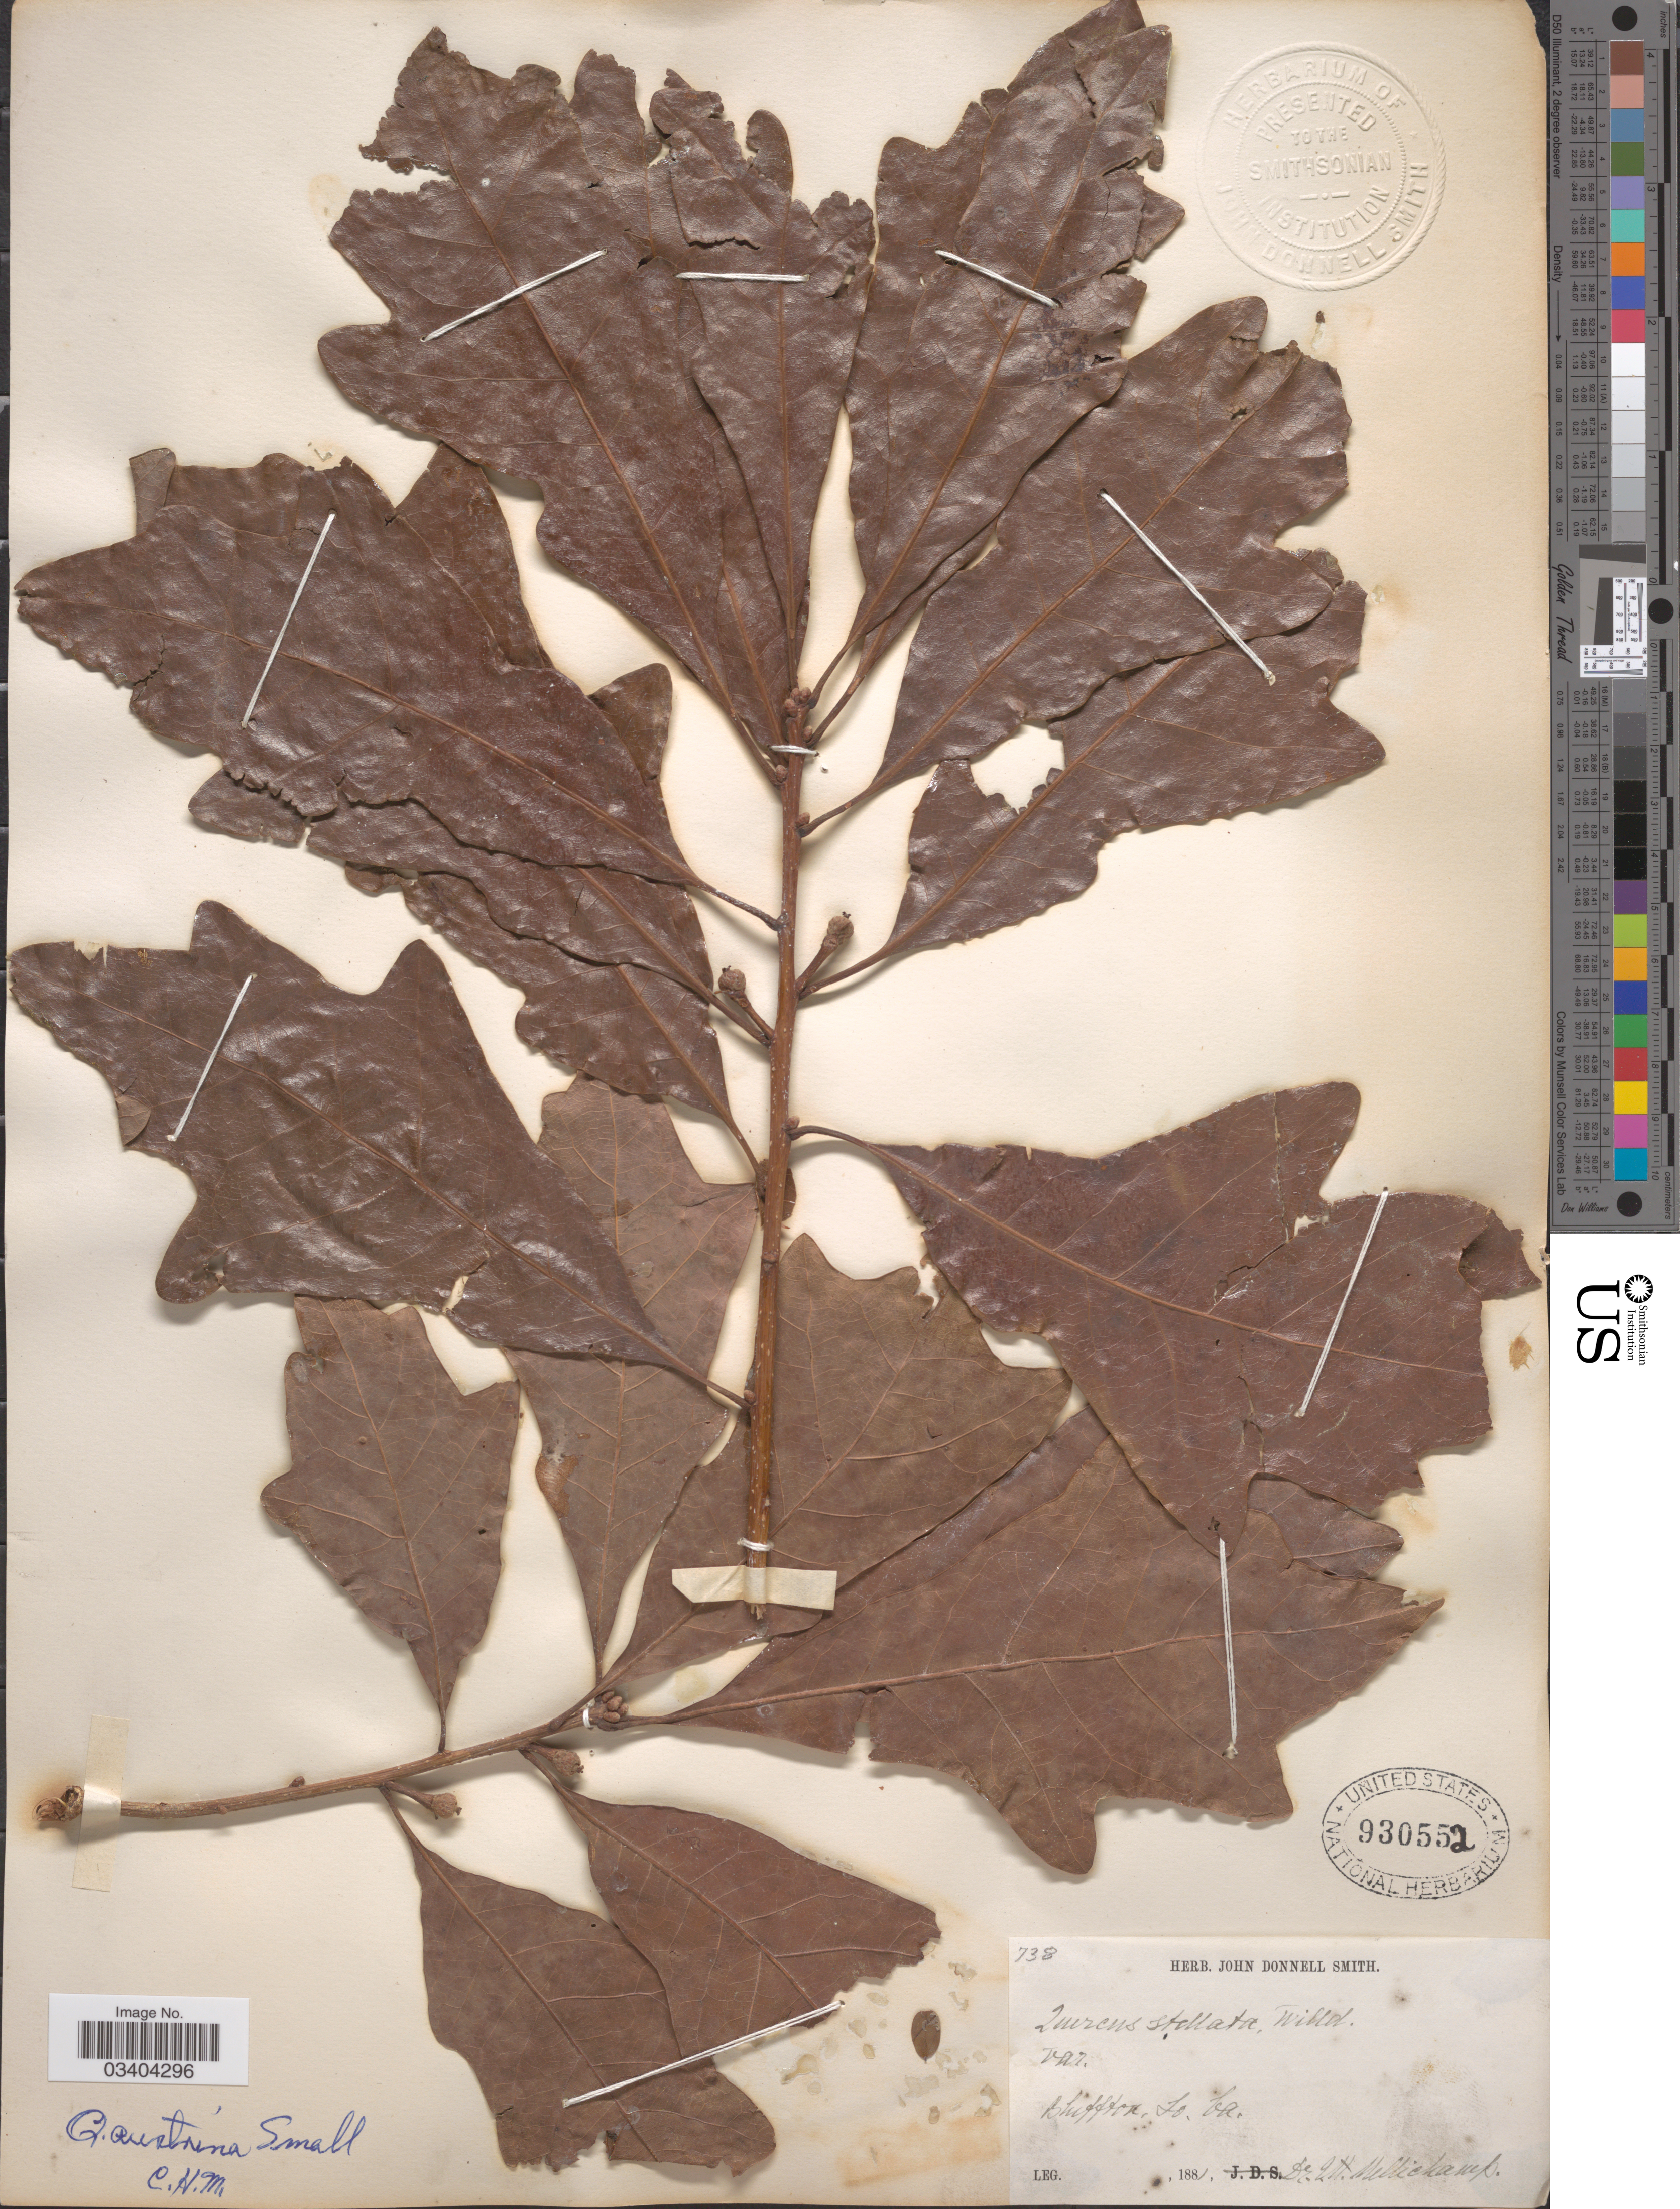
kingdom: Plantae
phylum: Tracheophyta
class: Magnoliopsida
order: Fagales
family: Fagaceae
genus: Quercus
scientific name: Quercus durandii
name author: Buckley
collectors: J. H. Mellichamp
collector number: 738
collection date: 1881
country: United States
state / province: South Carolina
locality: Bluffton.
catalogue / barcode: US 930552